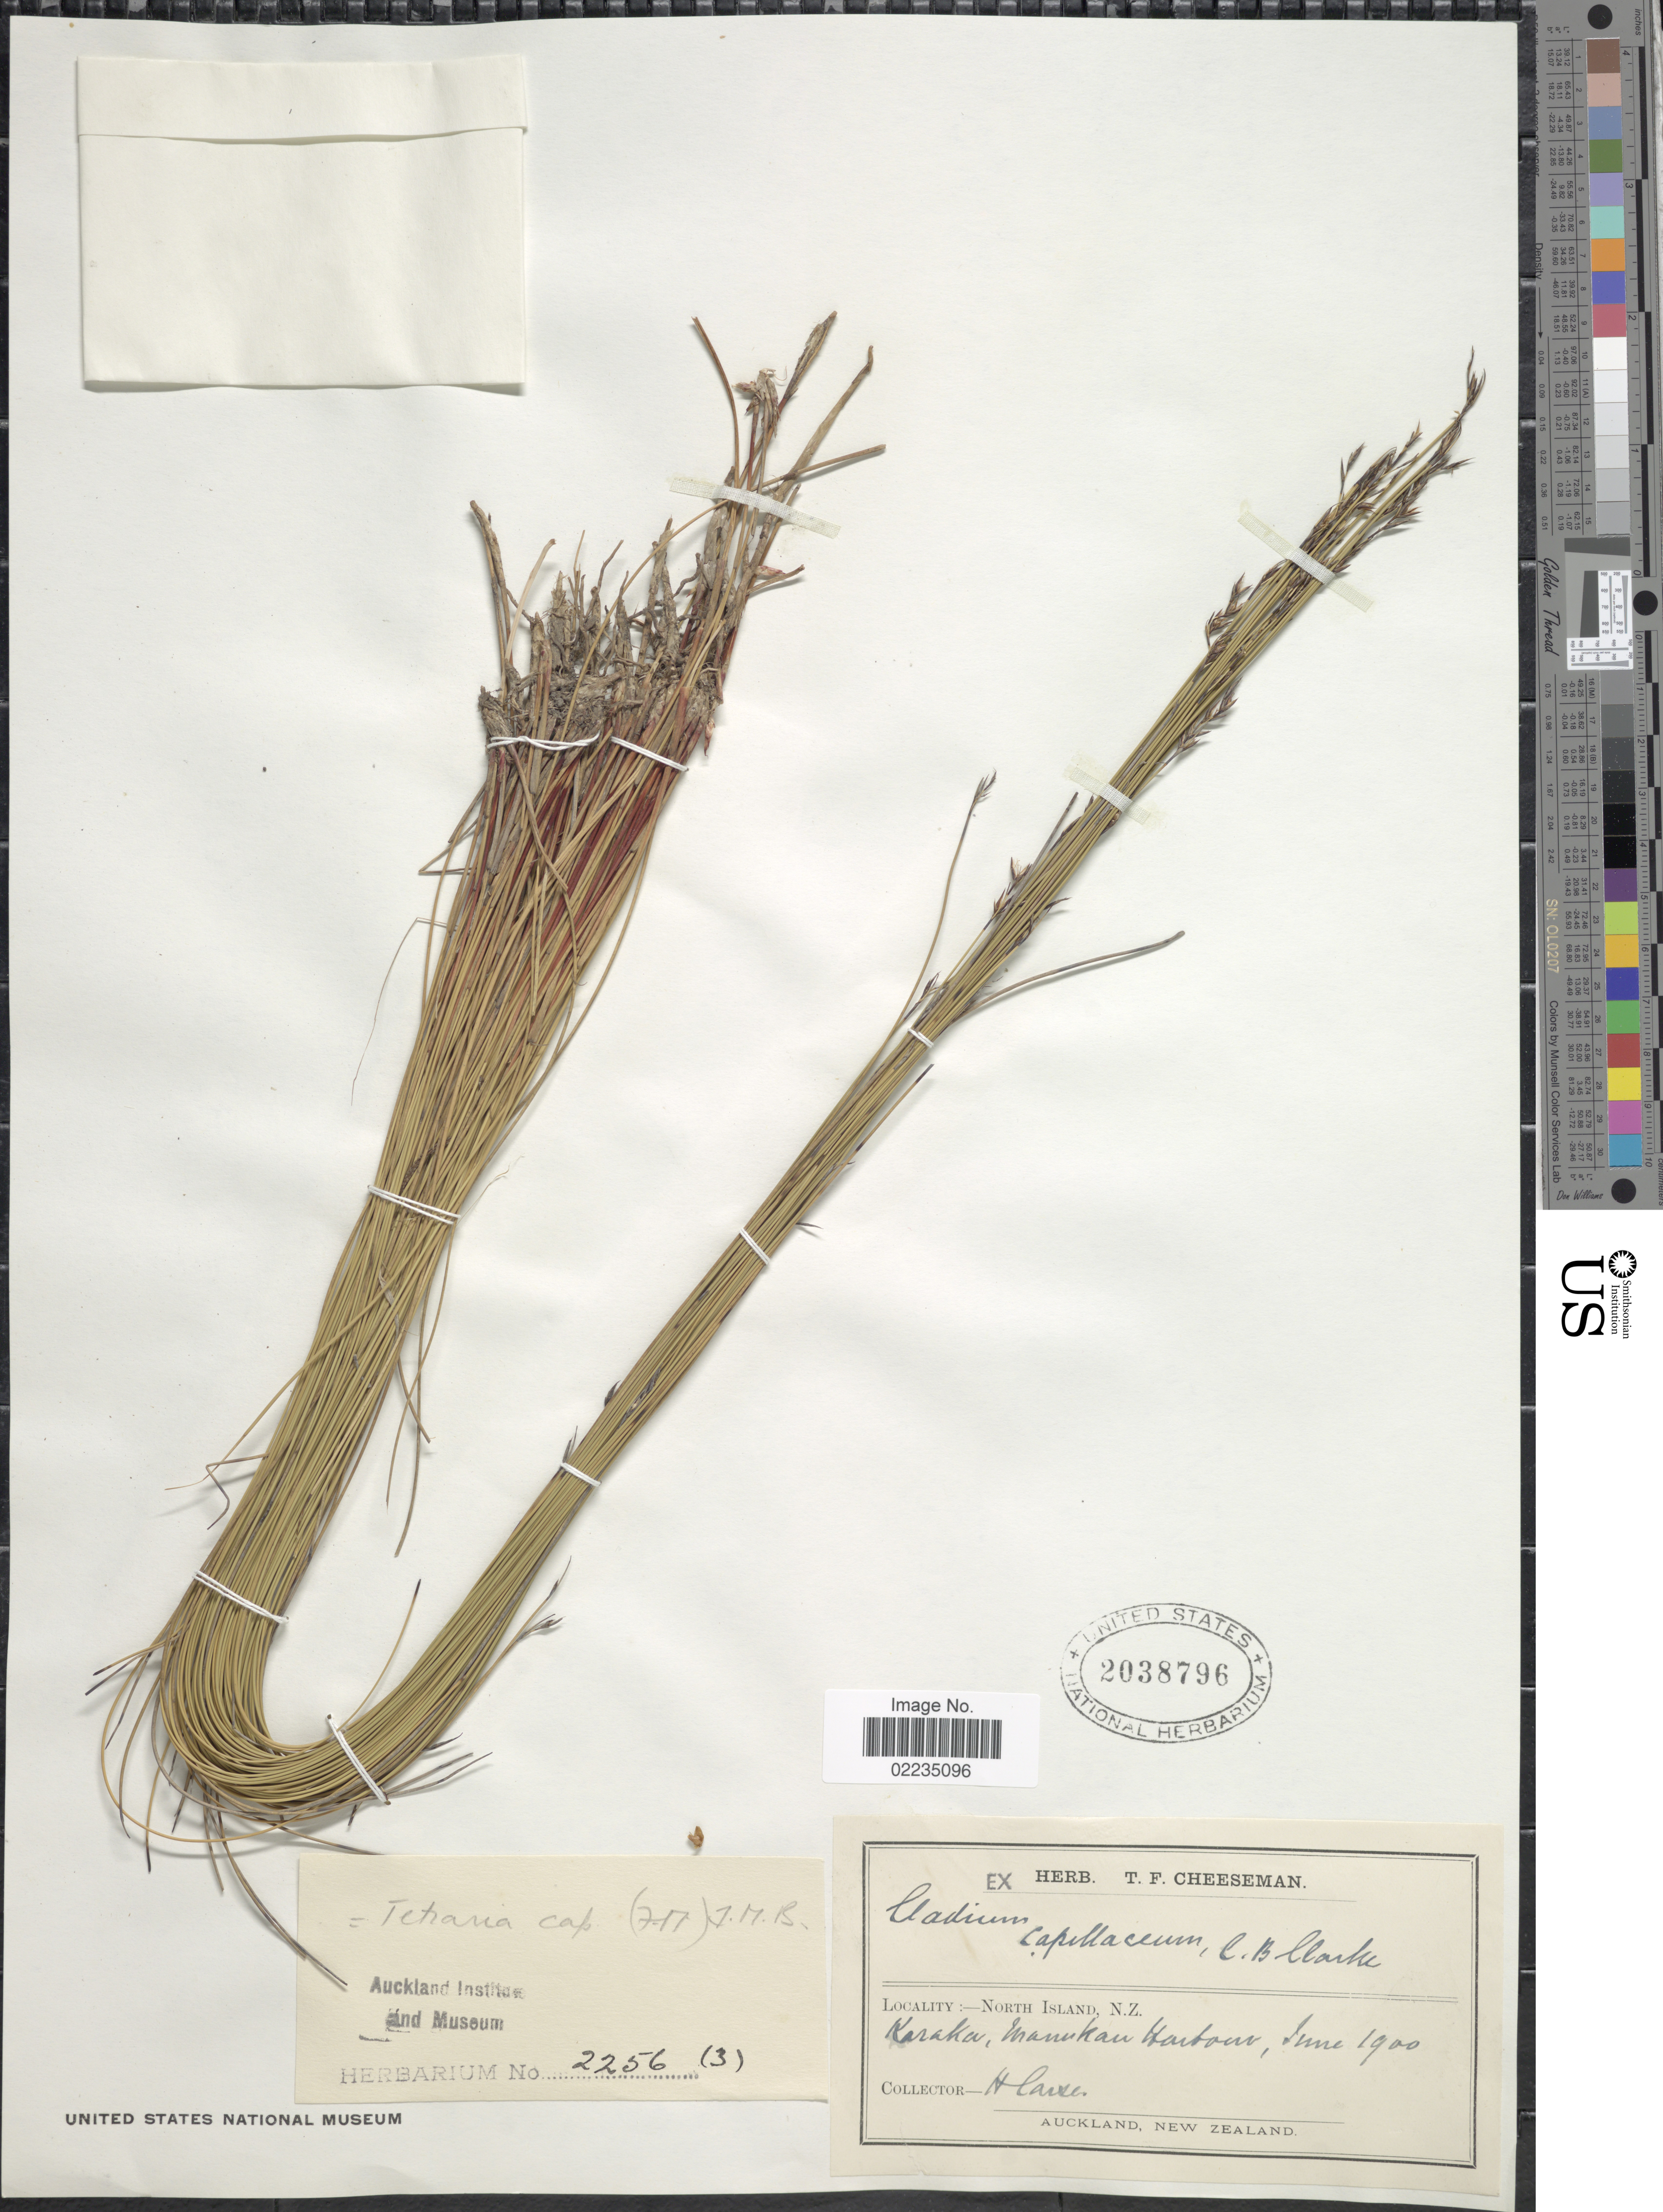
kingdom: Plantae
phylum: Tracheophyta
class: Liliopsida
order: Poales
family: Cyperaceae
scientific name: Netrostylis capillaris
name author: (F. Muell.) R.L. Barrett et al.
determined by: Strong, Mark T., (BOT), Smithsonian Institution - National Museum of Natural History (UNITED STATES)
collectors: H. Larse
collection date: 1900-06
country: New Zealand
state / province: Auckland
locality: North Island, N. Z., Auckland, karaku, Manukan Hartoun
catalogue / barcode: US 2038796